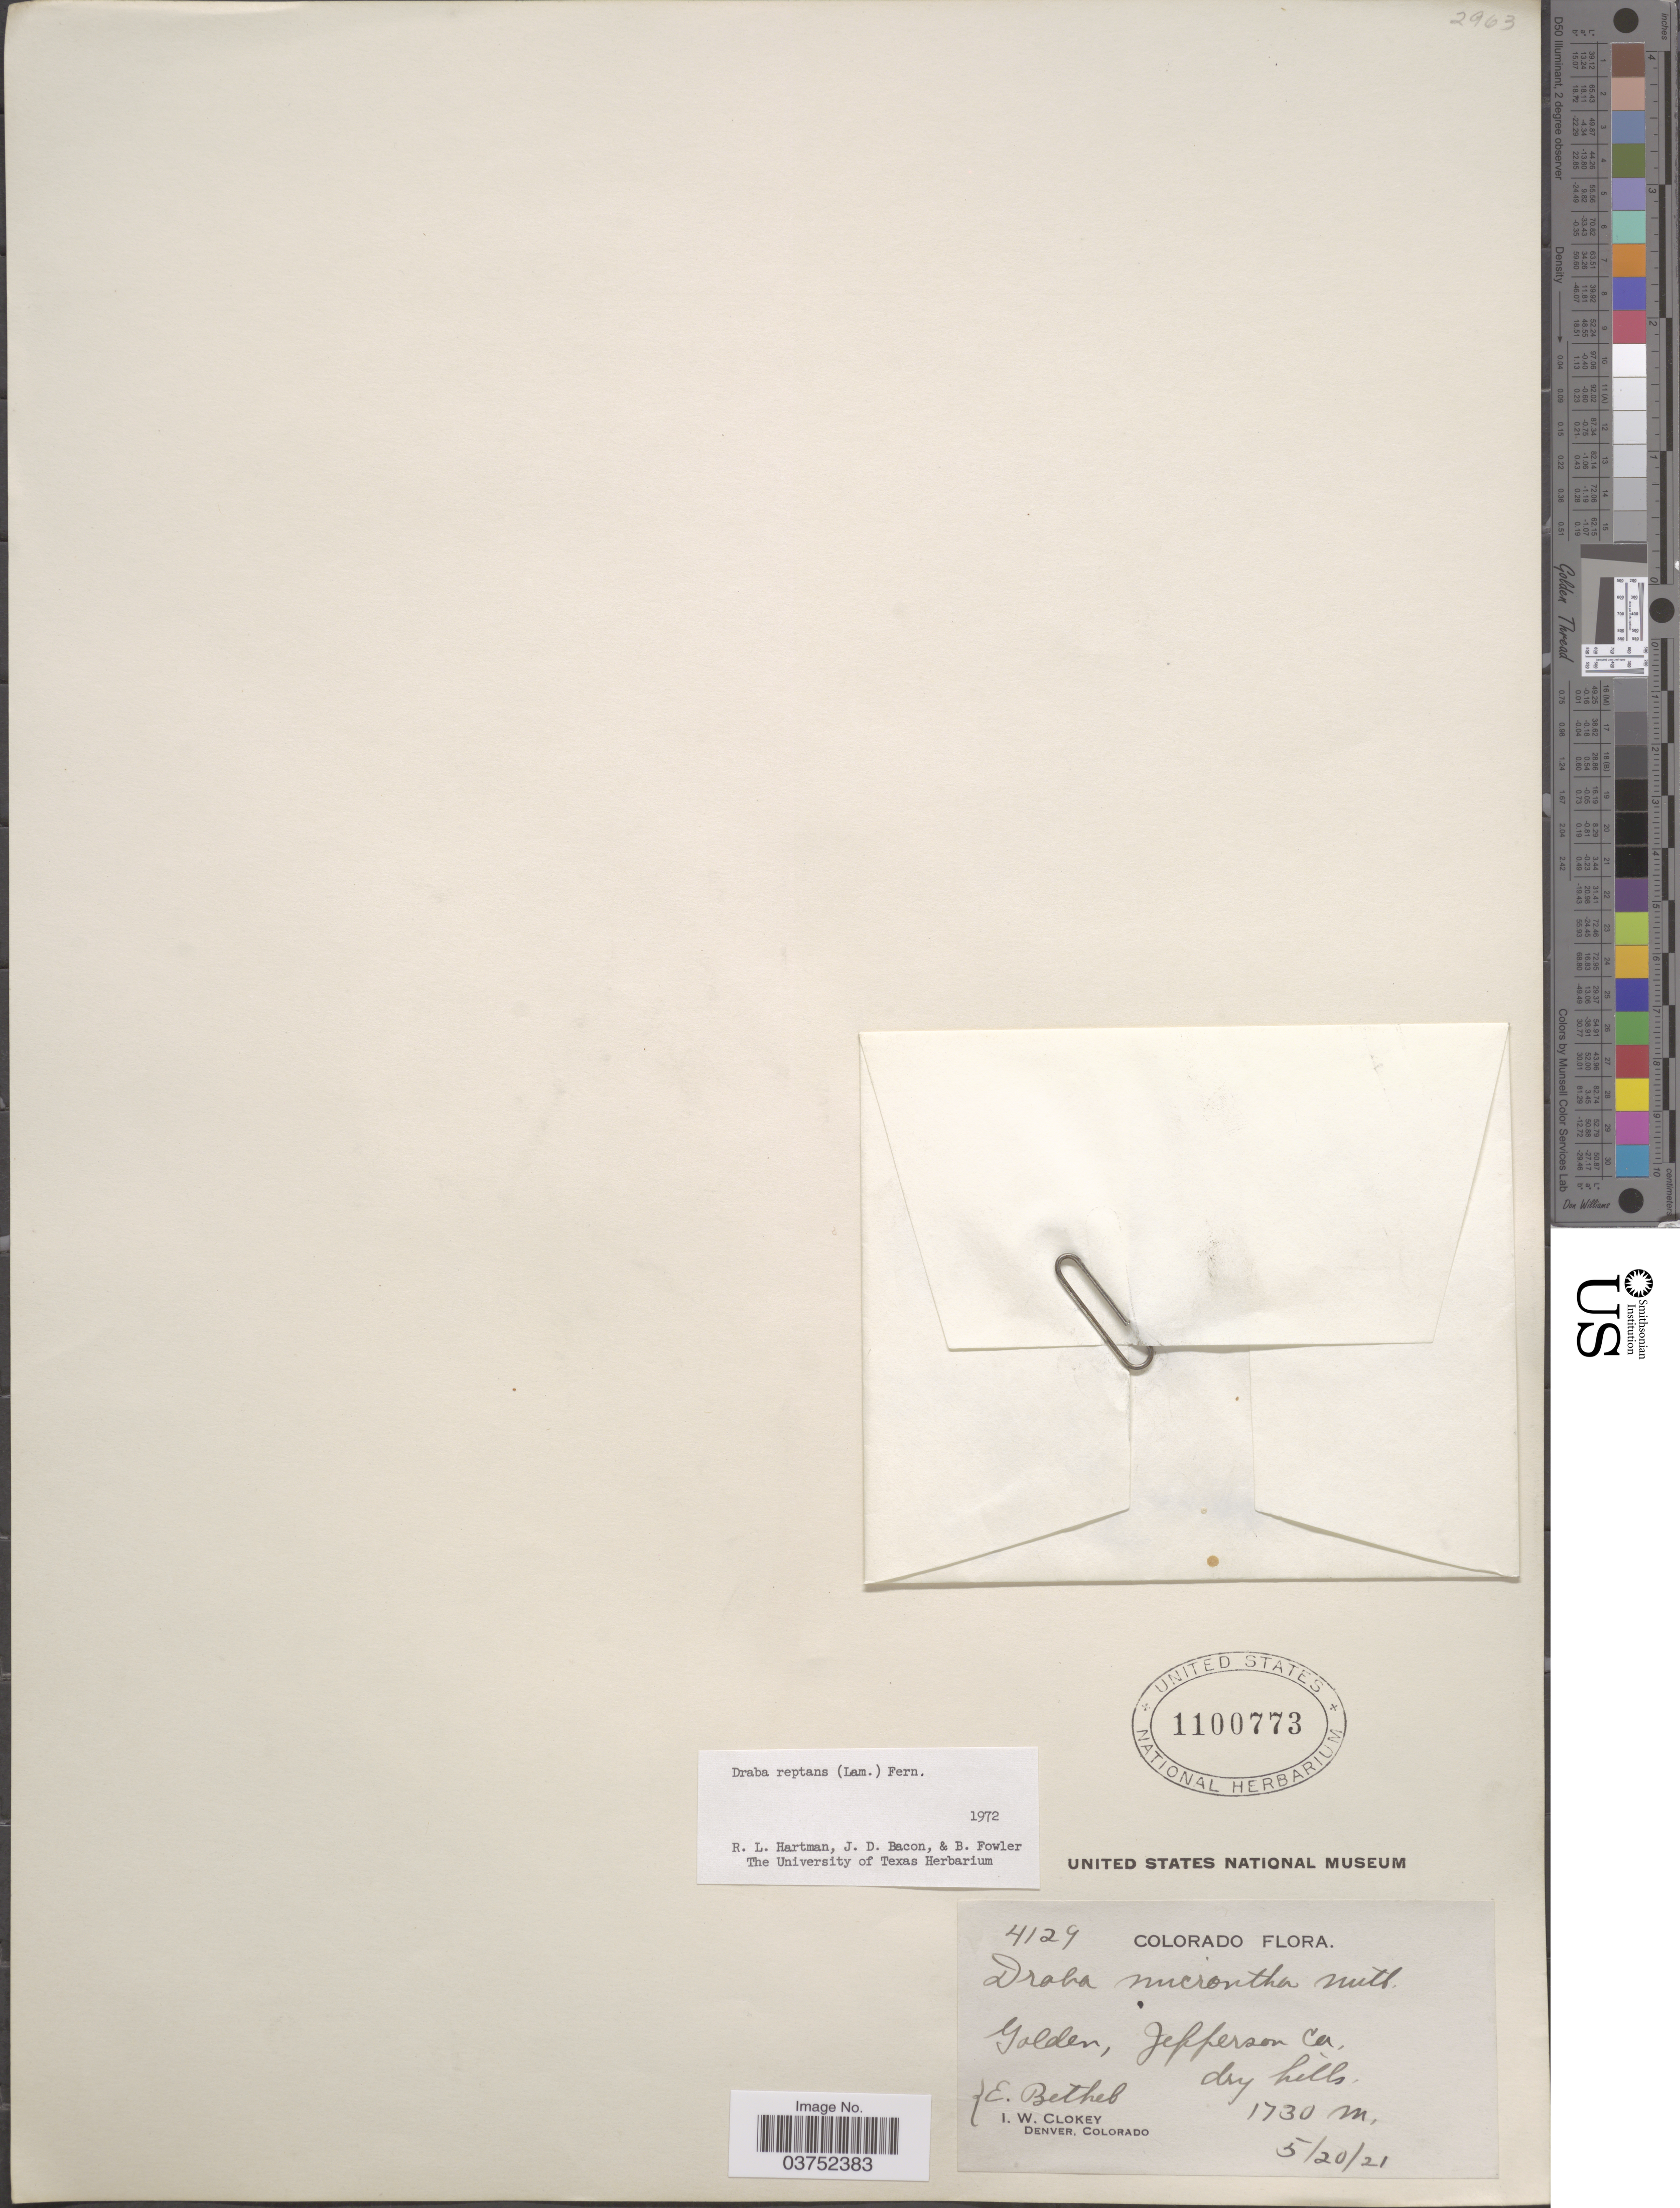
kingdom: Plantae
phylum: Tracheophyta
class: Magnoliopsida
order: Brassicales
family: Brassicaceae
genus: Draba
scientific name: Draba reptans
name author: (Lam.) Fernald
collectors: E. Bethel & I. W. Clokey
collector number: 4129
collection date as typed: Transcribed d/m/y: 20/5/21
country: United States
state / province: Colorado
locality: Golden, Jefferson Co.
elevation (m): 1730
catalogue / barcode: US 1100773